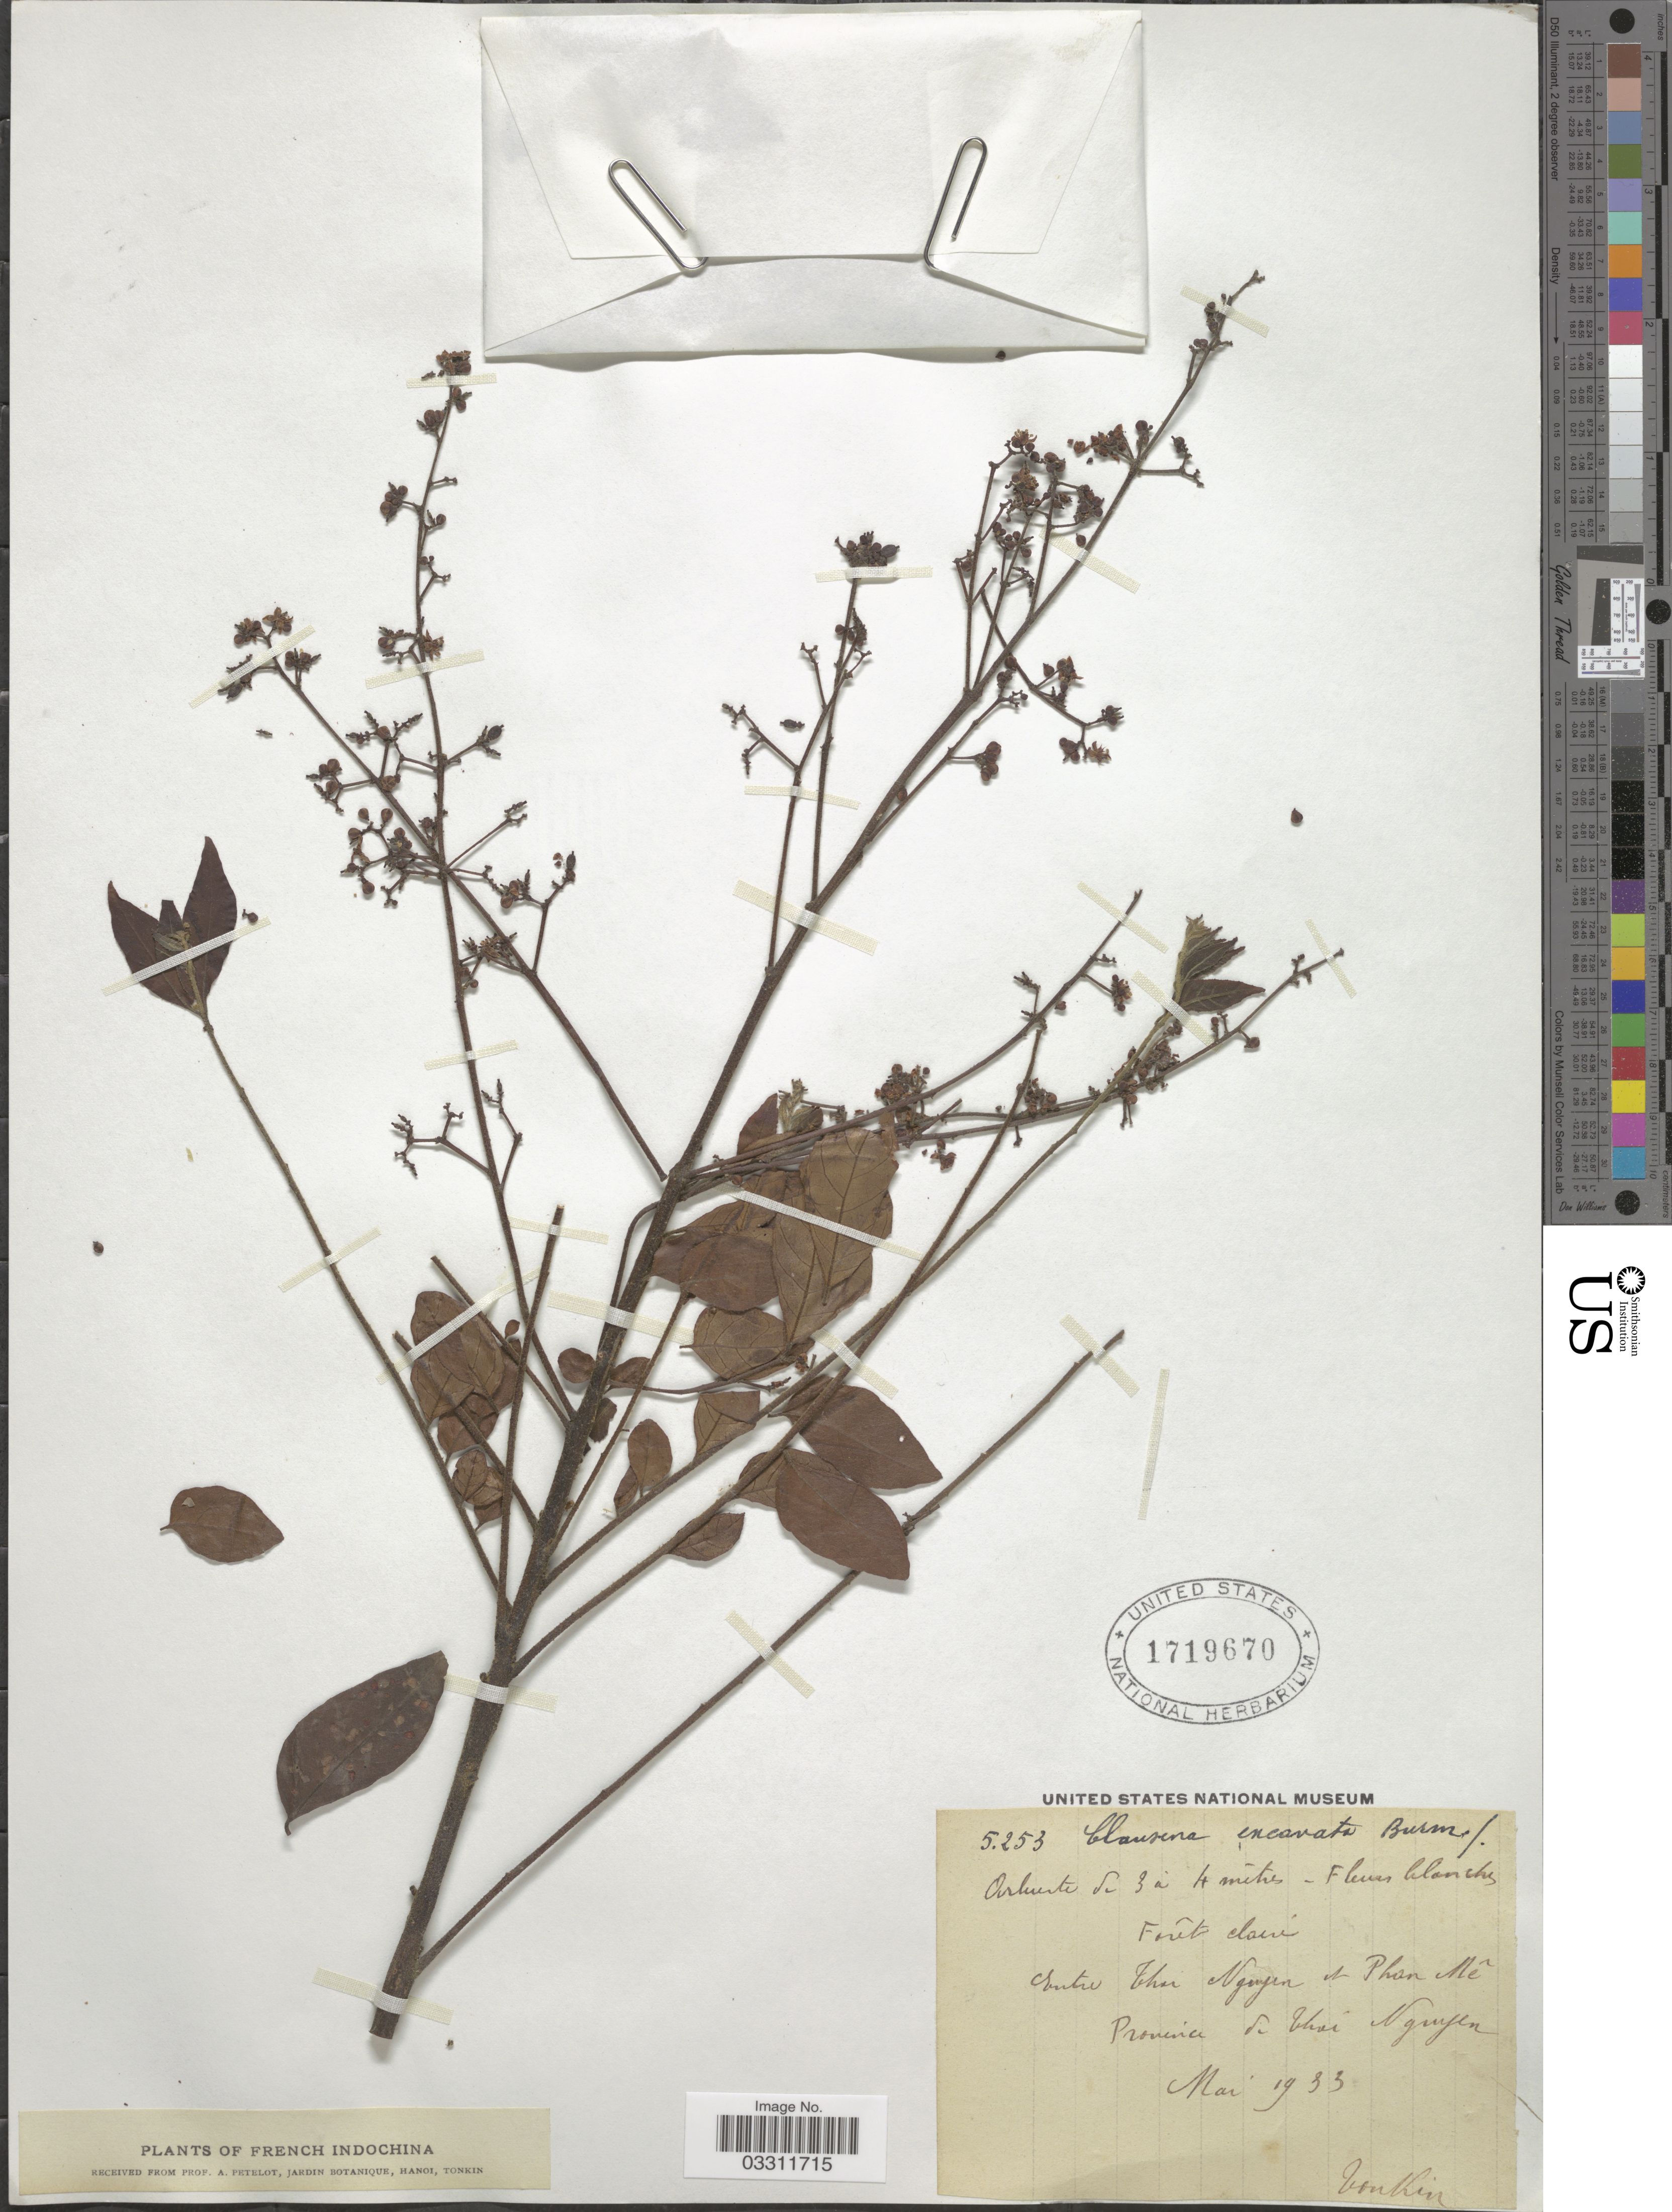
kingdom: Plantae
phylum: Tracheophyta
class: Magnoliopsida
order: Sapindales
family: Rutaceae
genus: Clausena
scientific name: Clausena excavata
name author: Burm. f.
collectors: A. Petelot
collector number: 5253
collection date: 1933-05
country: Vietnam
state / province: Thai Nguyen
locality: Entre Thai Nguyen et Phan Mé. French Indochina.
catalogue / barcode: US 1719670